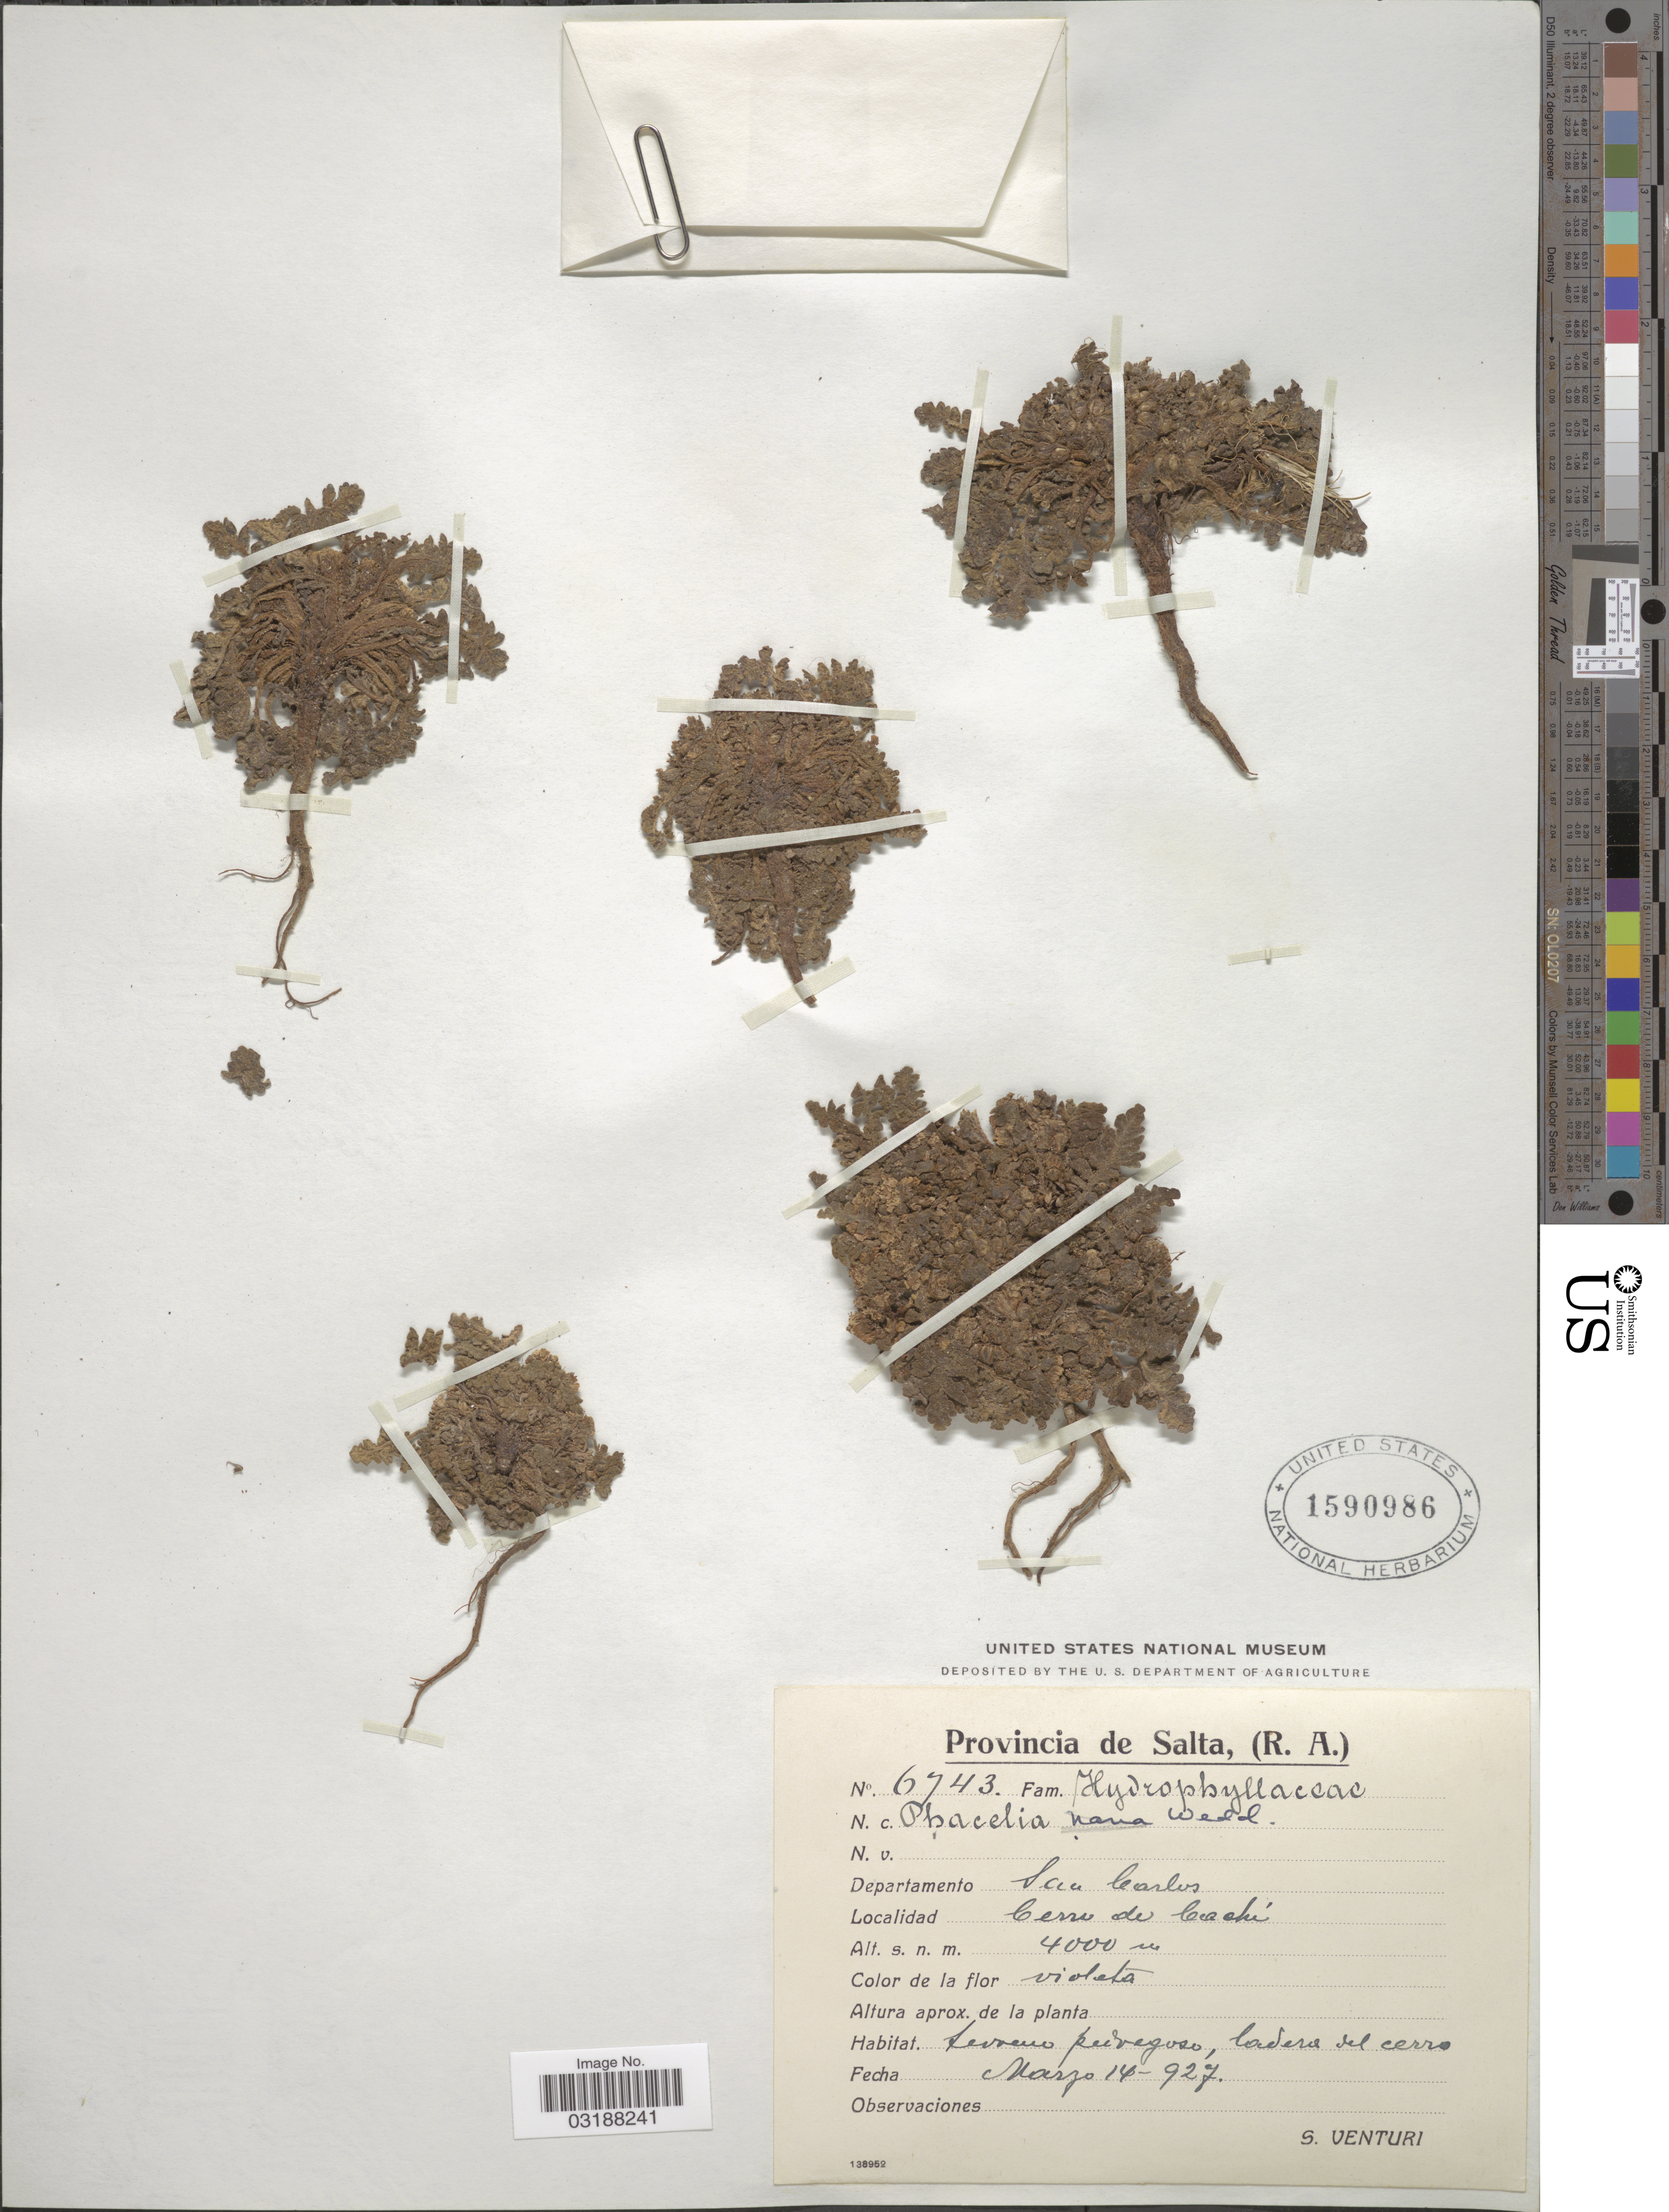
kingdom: Plantae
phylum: Tracheophyta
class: Magnoliopsida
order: Boraginales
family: Hydrophyllaceae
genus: Phacelia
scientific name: Phacelia nana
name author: Wedd.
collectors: S. Venturi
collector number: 6743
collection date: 1927-03-14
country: Argentina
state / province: Salta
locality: Provincia de Salta, (R.A.), Departamento San Carlos, Cerro de Cachí.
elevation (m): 4000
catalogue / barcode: US 1590986